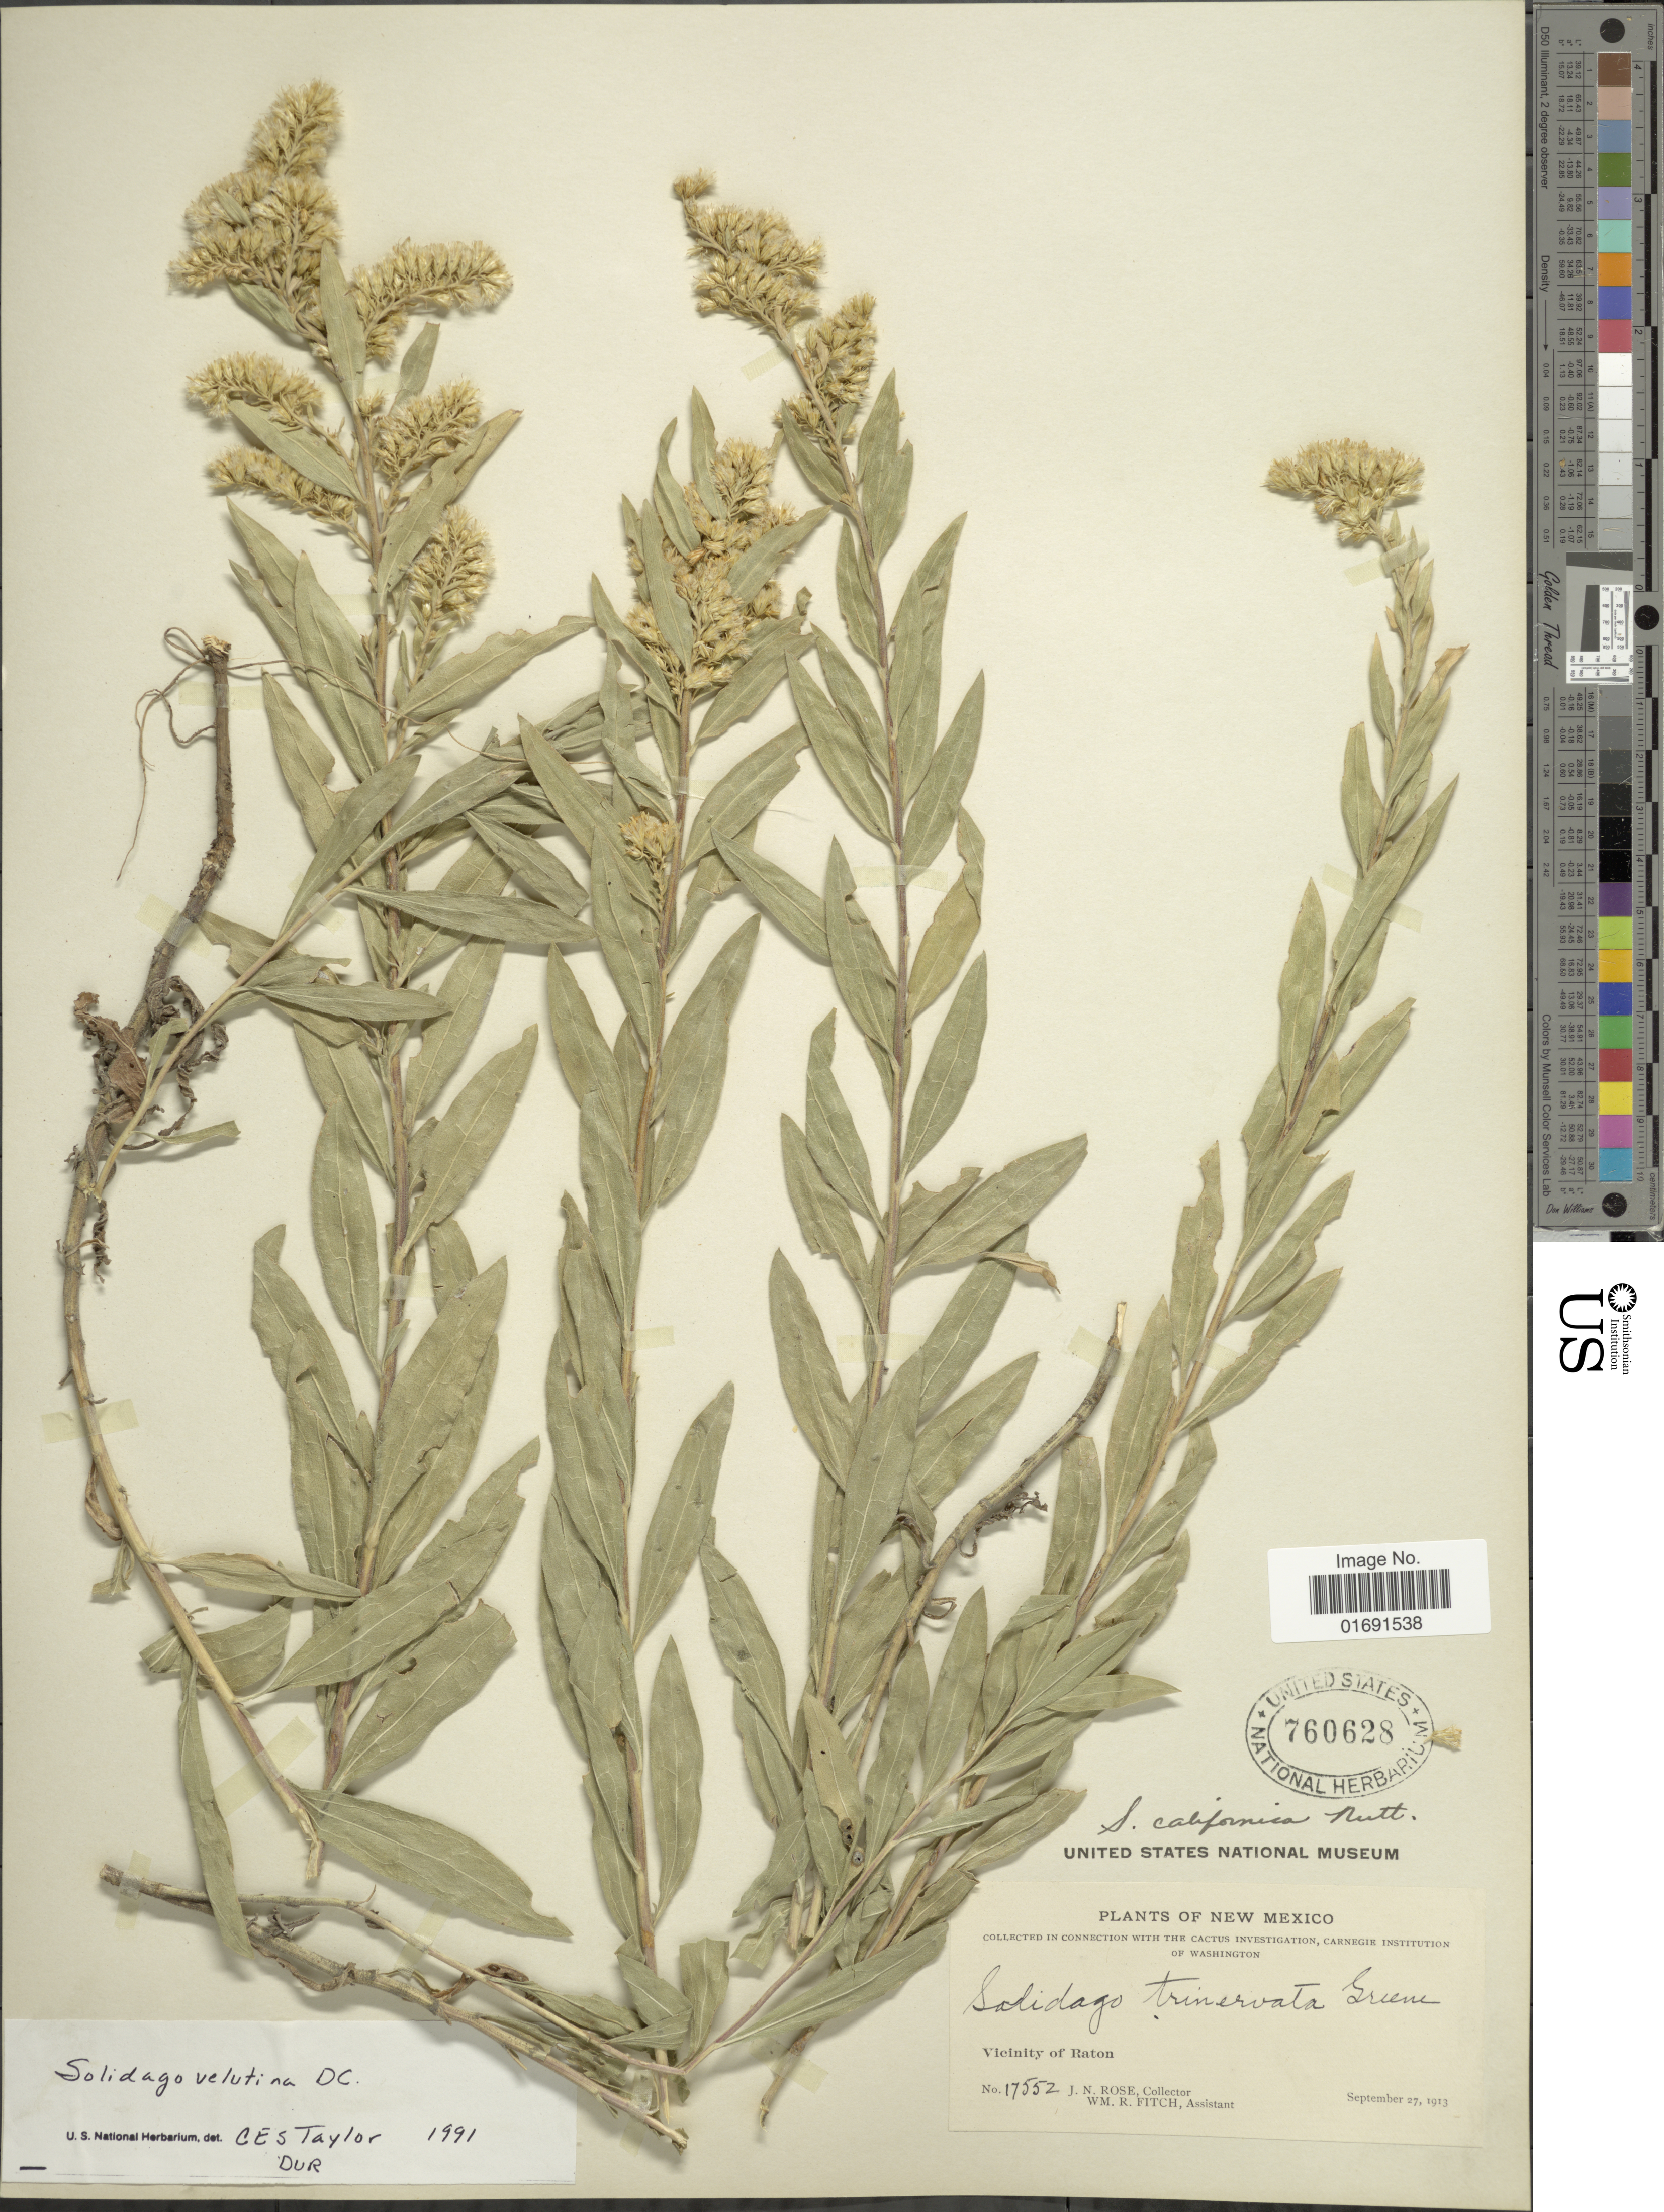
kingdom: Plantae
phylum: Tracheophyta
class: Magnoliopsida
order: Asterales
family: Asteraceae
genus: Solidago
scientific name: Solidago velutina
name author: DC.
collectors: J. N. Rose & W. R. Fitch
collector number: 17552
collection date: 1913-09-27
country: United States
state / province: New Mexico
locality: Vicinity of Raton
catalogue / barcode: US 760628